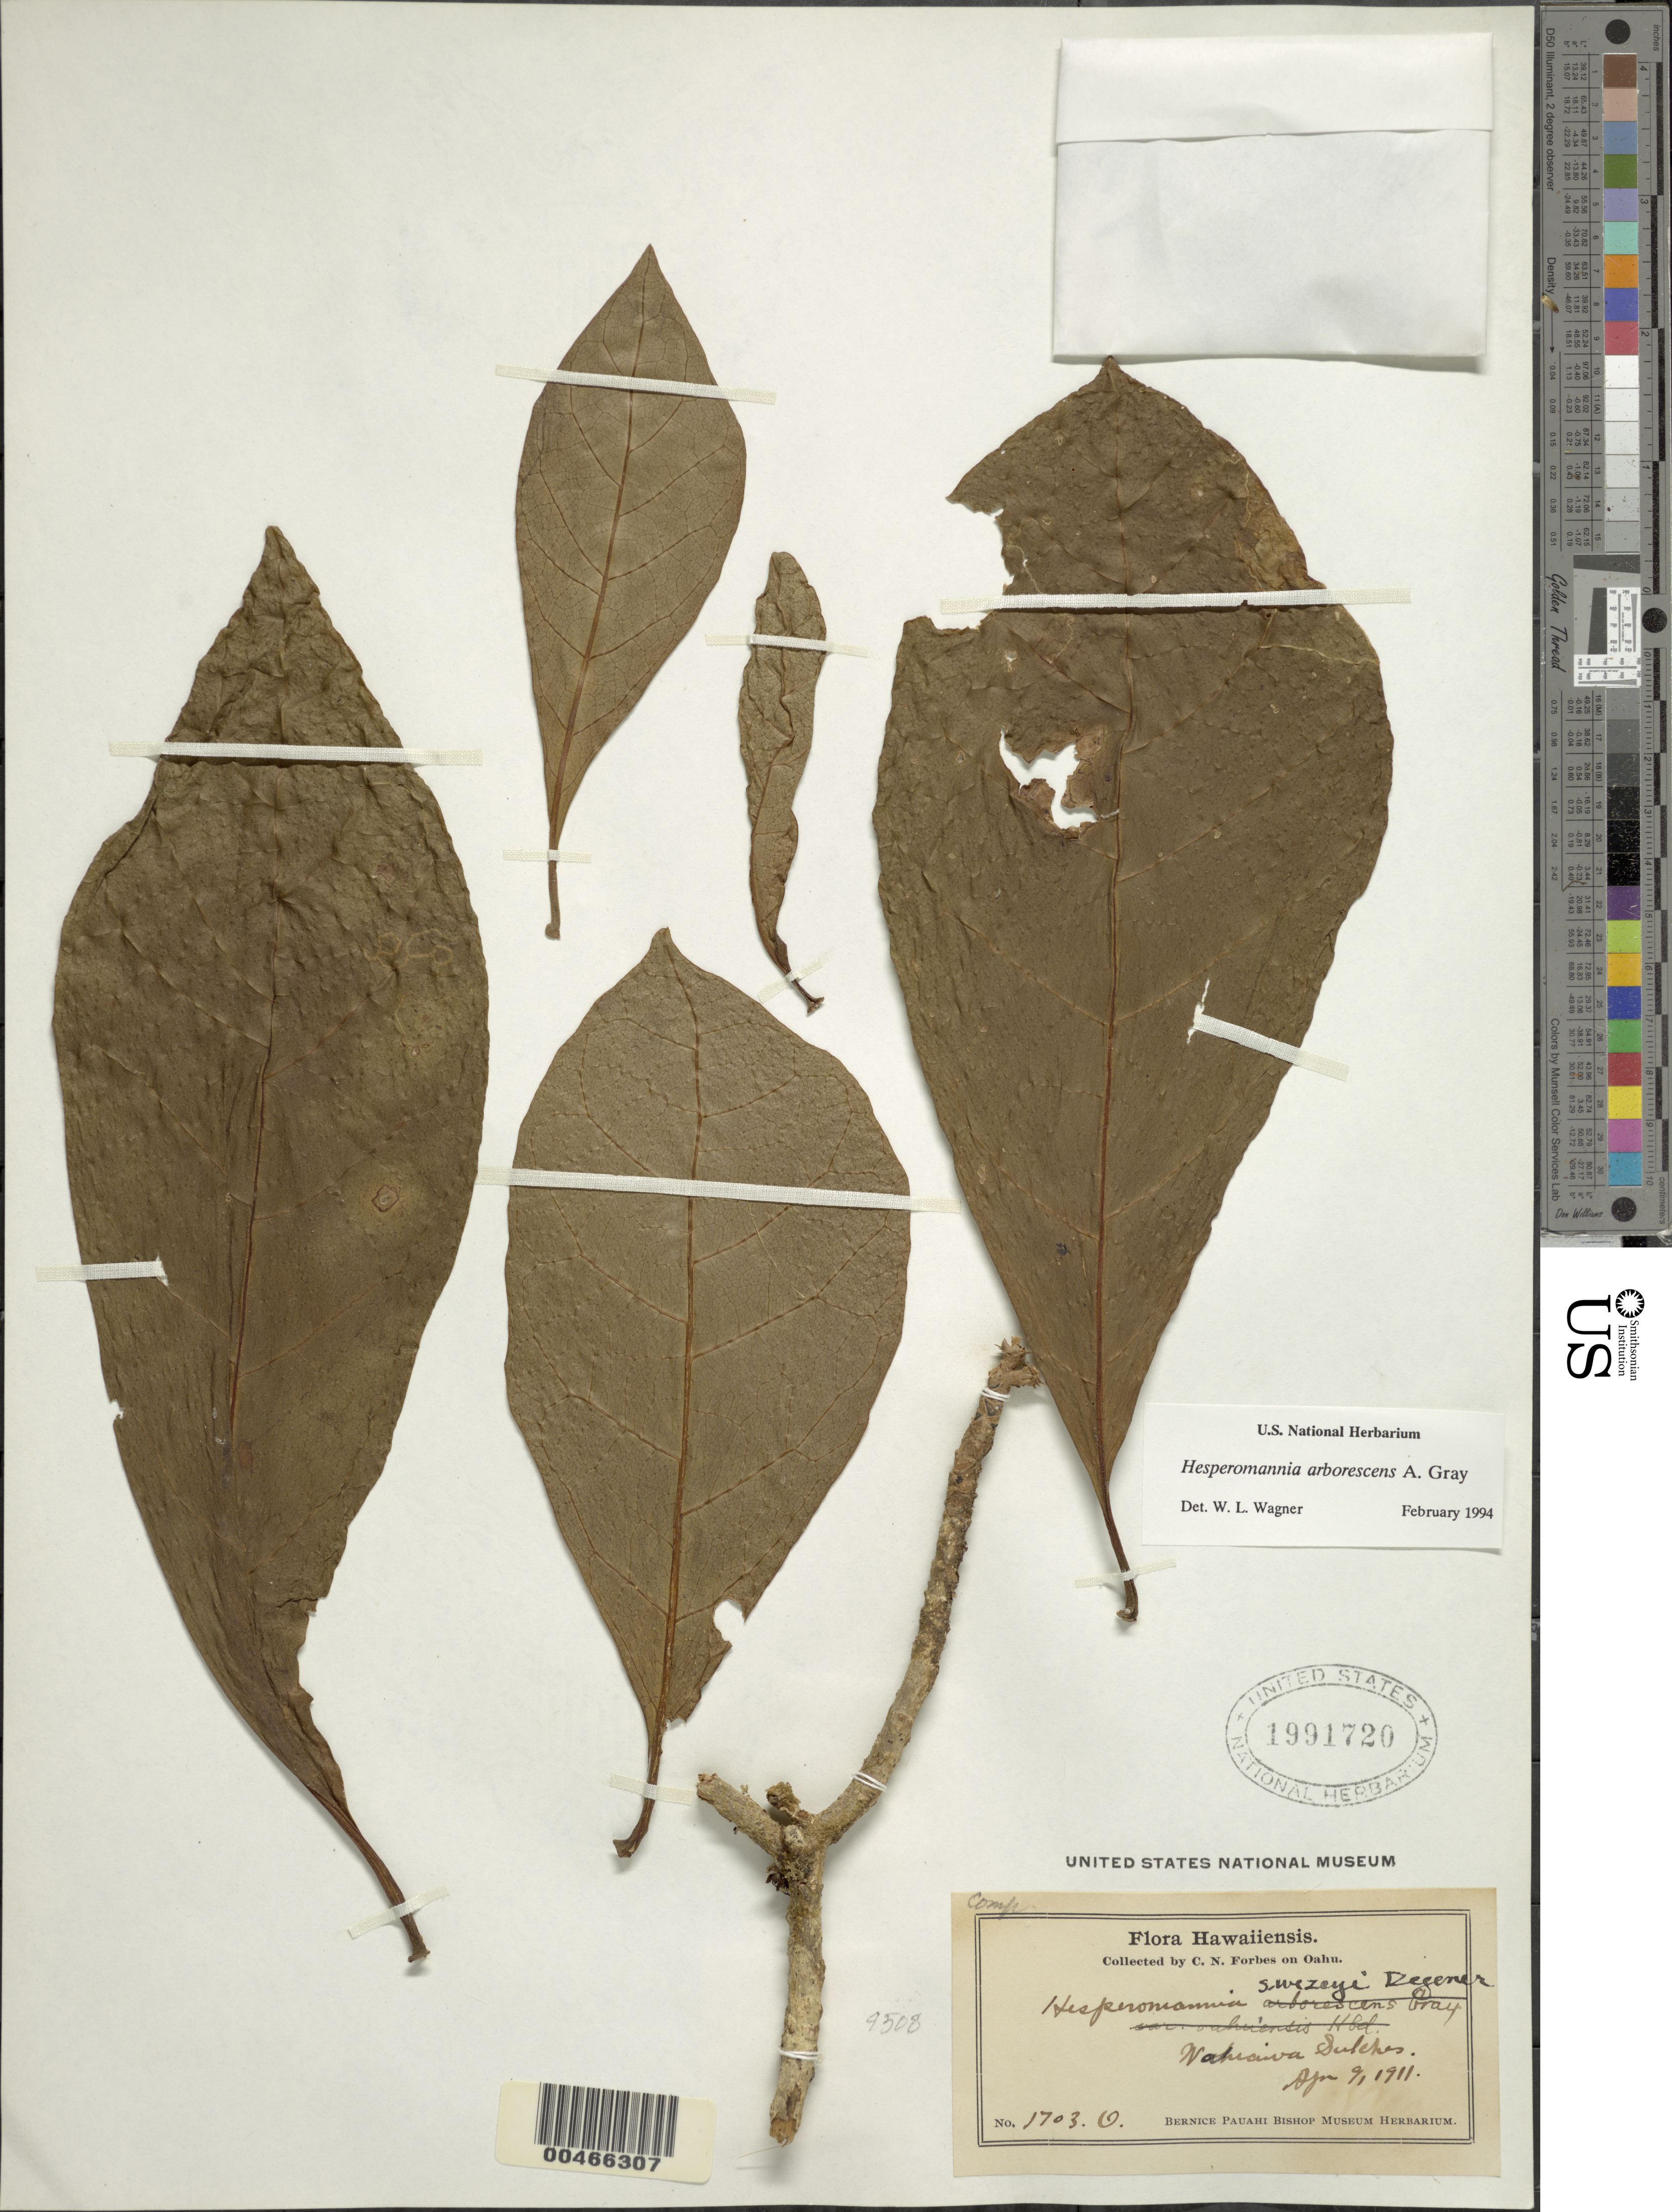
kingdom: Plantae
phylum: Tracheophyta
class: Magnoliopsida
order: Asterales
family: Asteraceae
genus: Hesperomannia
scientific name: Hesperomannia swezeyi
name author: O. Deg.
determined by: Wagner, W. L., (BOT), Smithsonian Institution - National Museum of Natural History (UNITED STATES)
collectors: C. N. Forbes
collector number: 1703.O.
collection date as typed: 9 Apr 1911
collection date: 1911-04-09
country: United States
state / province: Hawaii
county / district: Honolulu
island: Oahu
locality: Wahiawa Gulches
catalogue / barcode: US 1991720